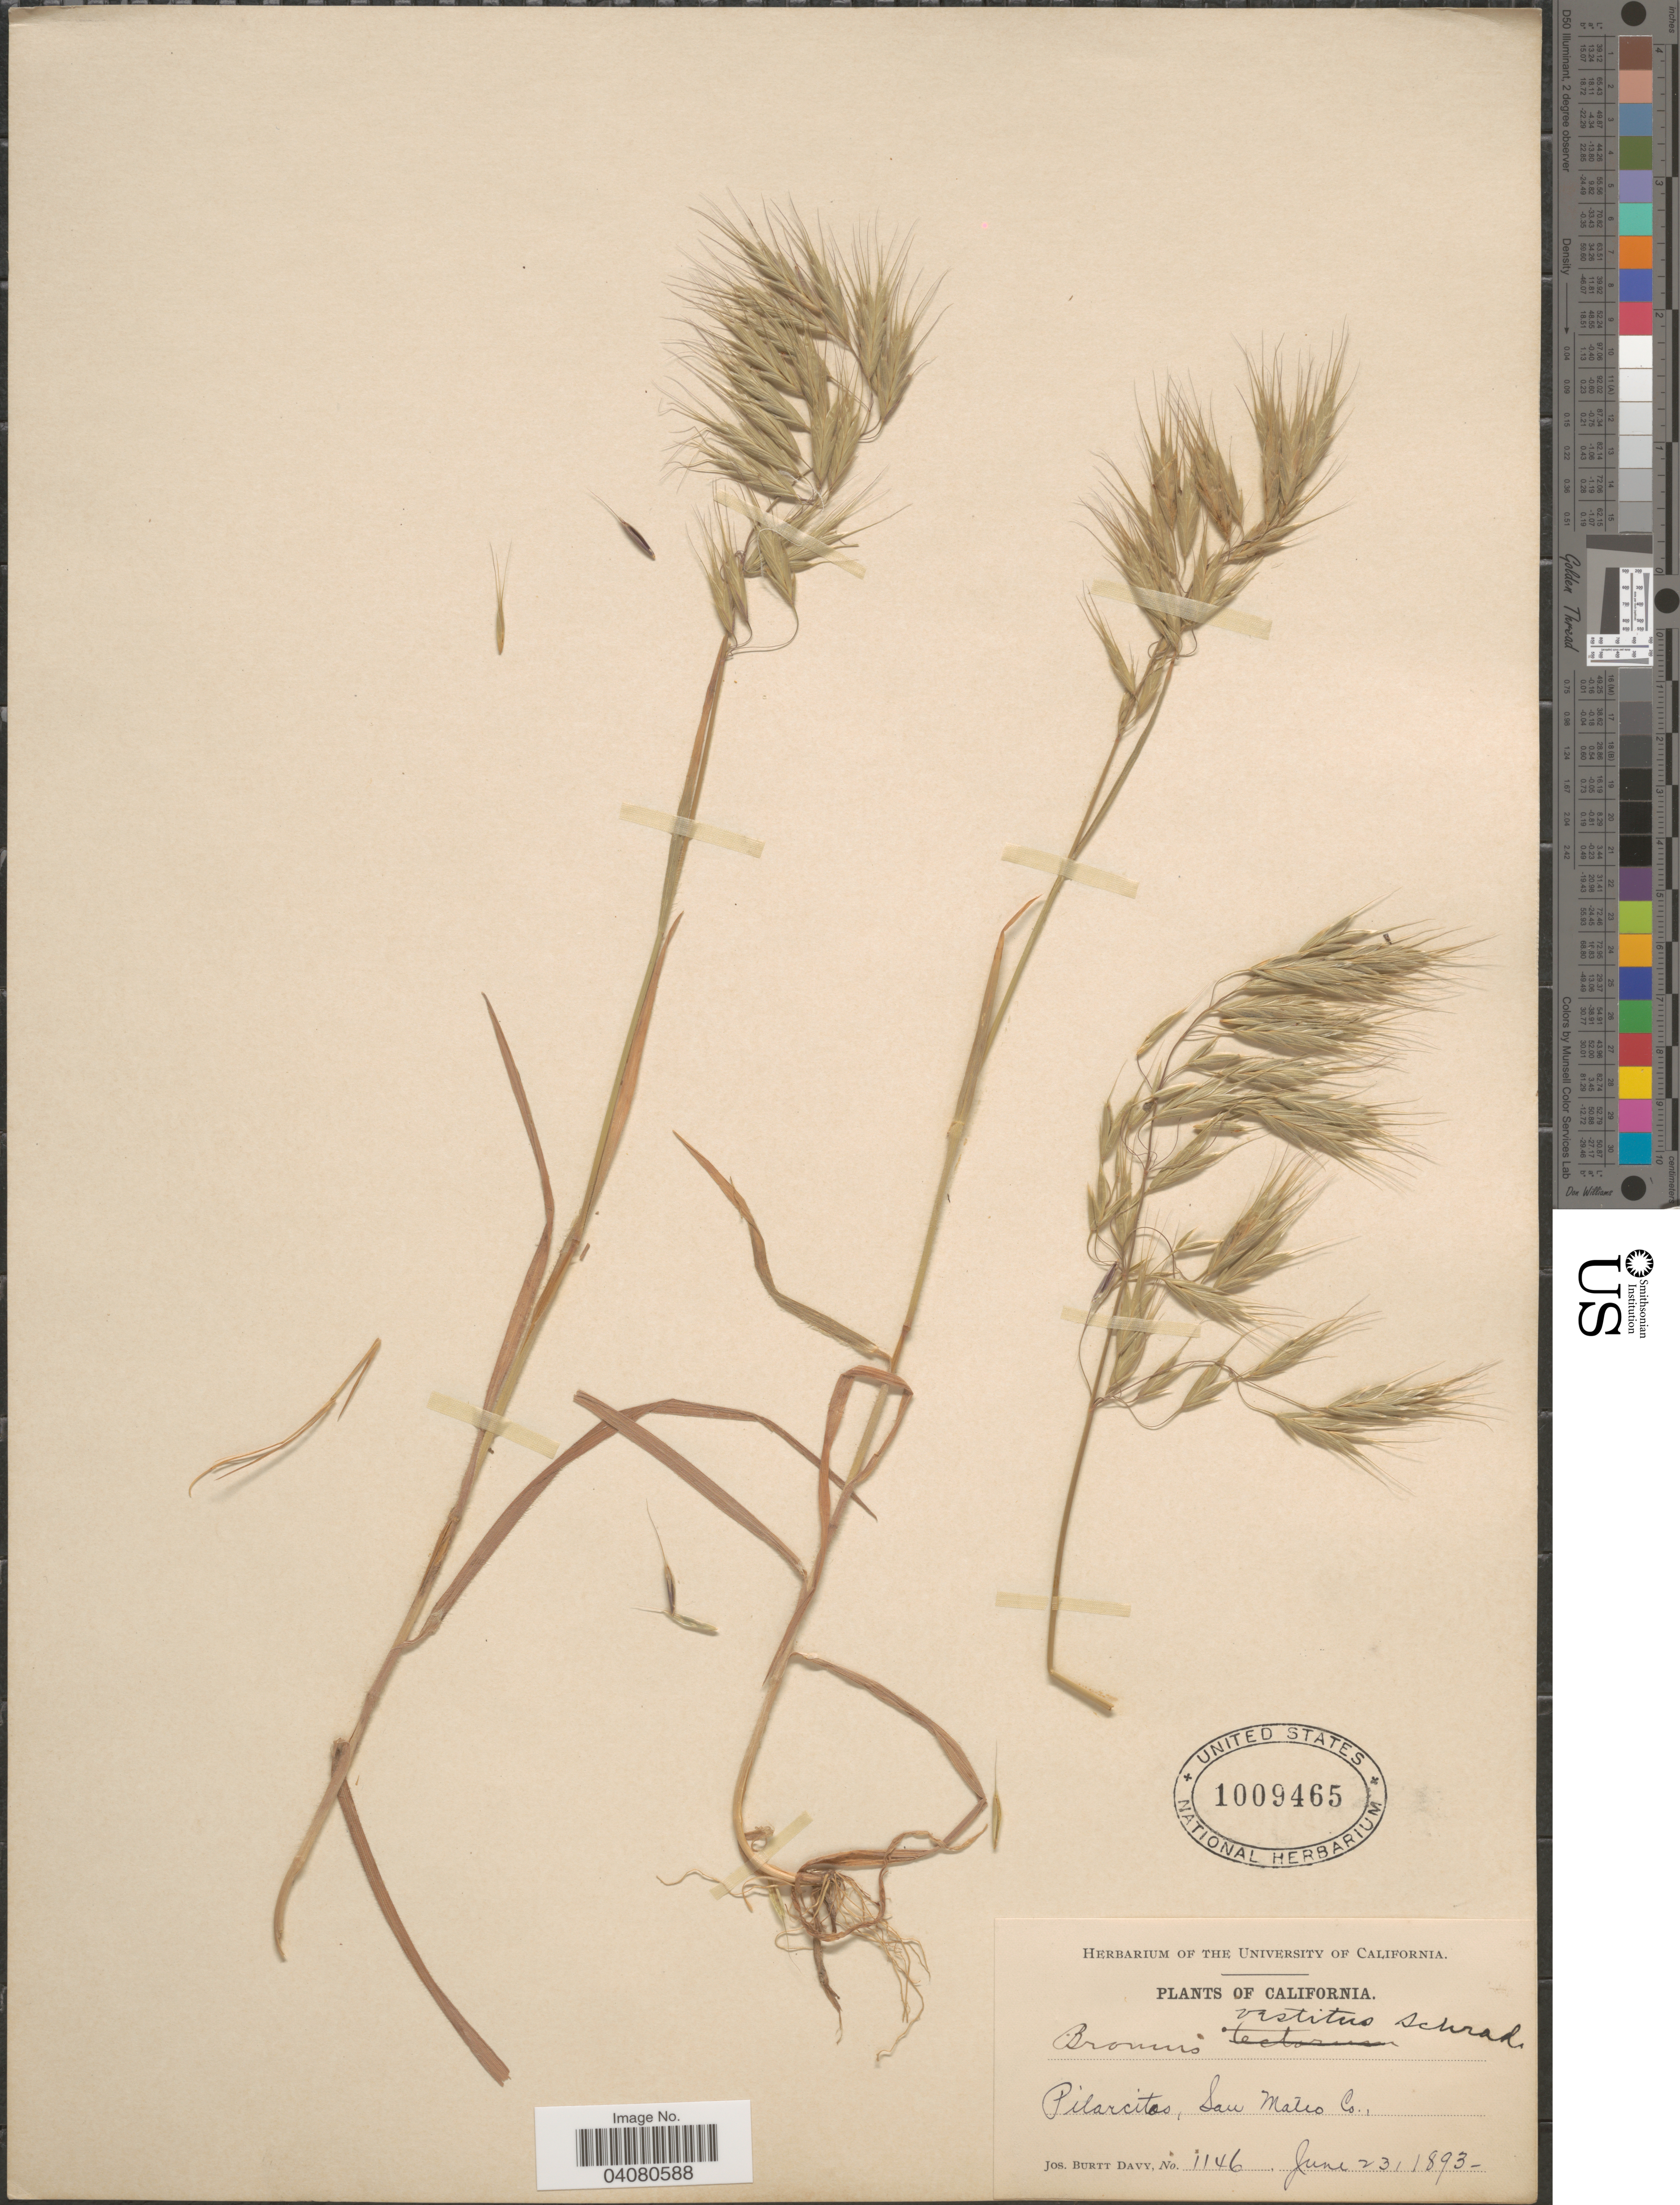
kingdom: Plantae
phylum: Tracheophyta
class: Liliopsida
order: Poales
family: Poaceae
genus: Bromus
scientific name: Bromus arizonicus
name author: (Shear) Stebbins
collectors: J. Burtt Davy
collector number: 1146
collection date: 1893-06-23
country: United States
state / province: California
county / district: San Mateo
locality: Pilarcitos, San Mateo Co.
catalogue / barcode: US 1009465